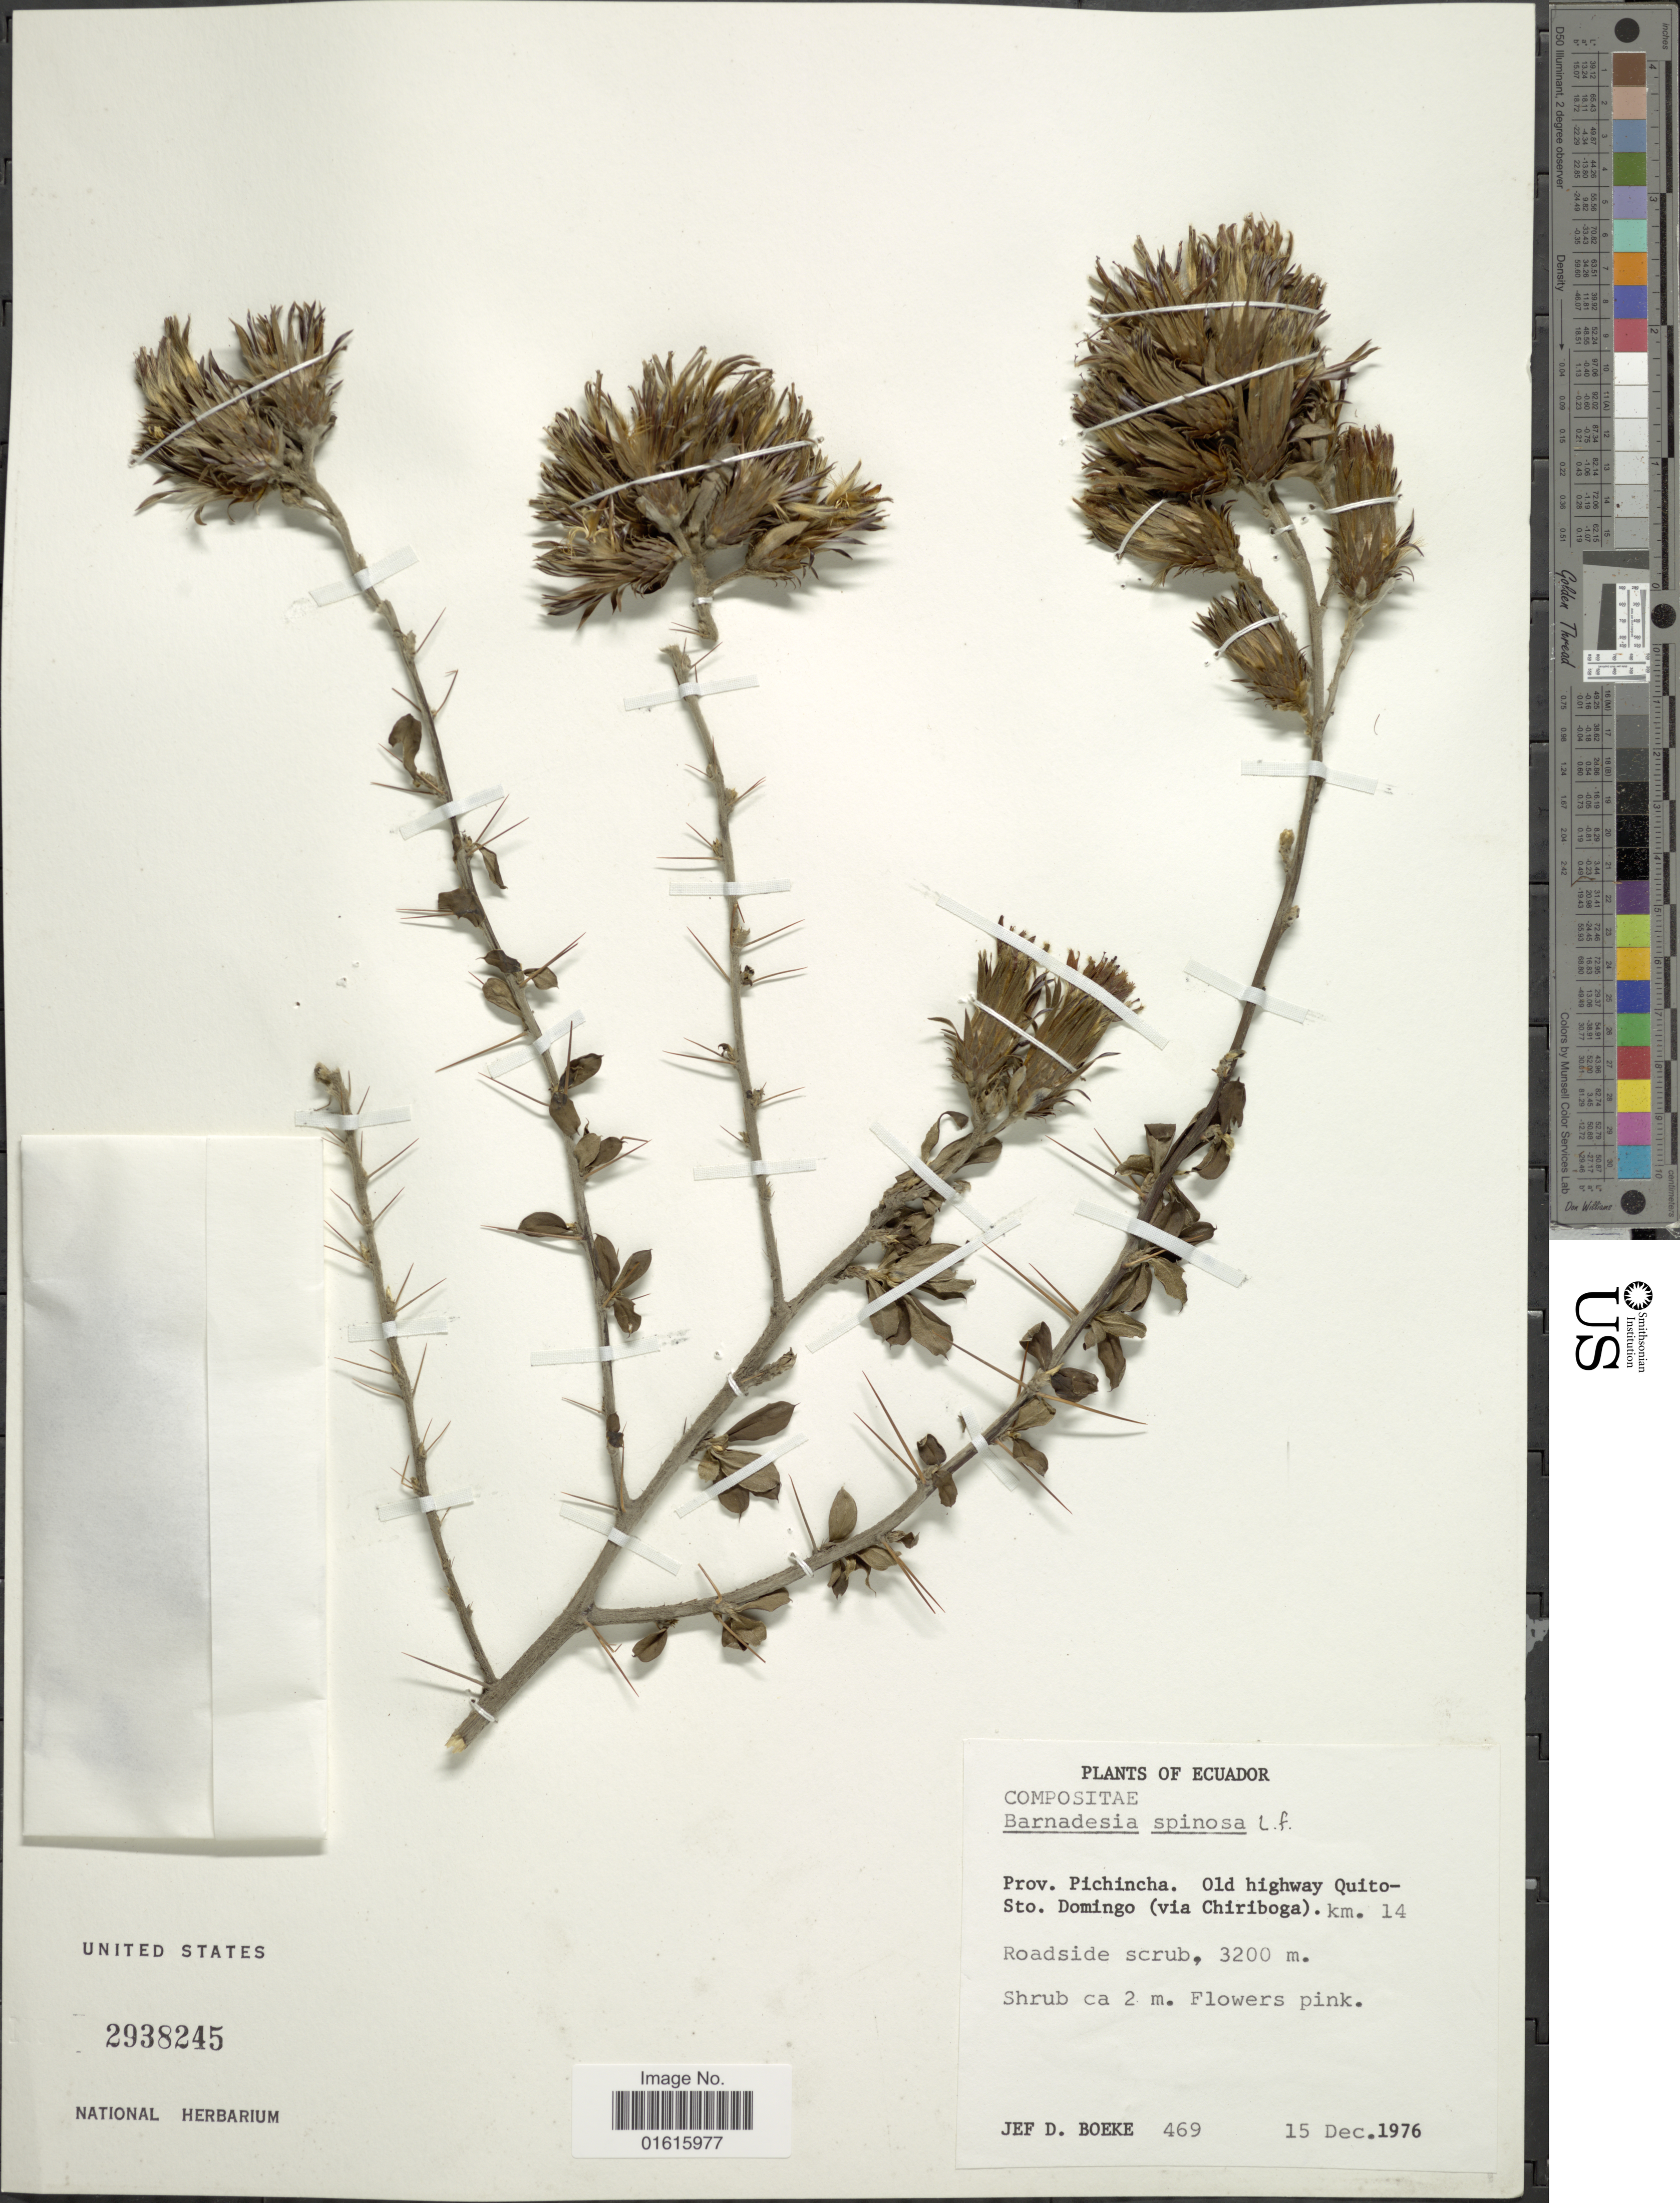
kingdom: Plantae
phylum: Tracheophyta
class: Magnoliopsida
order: Asterales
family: Asteraceae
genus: Barnadesia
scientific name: Barnadesia spinosa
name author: L. f.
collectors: J. D. Boeke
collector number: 469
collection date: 1976-12-15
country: Ecuador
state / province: Pichincha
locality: Old highway Quito- Sto Domingo (via Chiriboga) km 14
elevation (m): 3200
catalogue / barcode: US 2938245